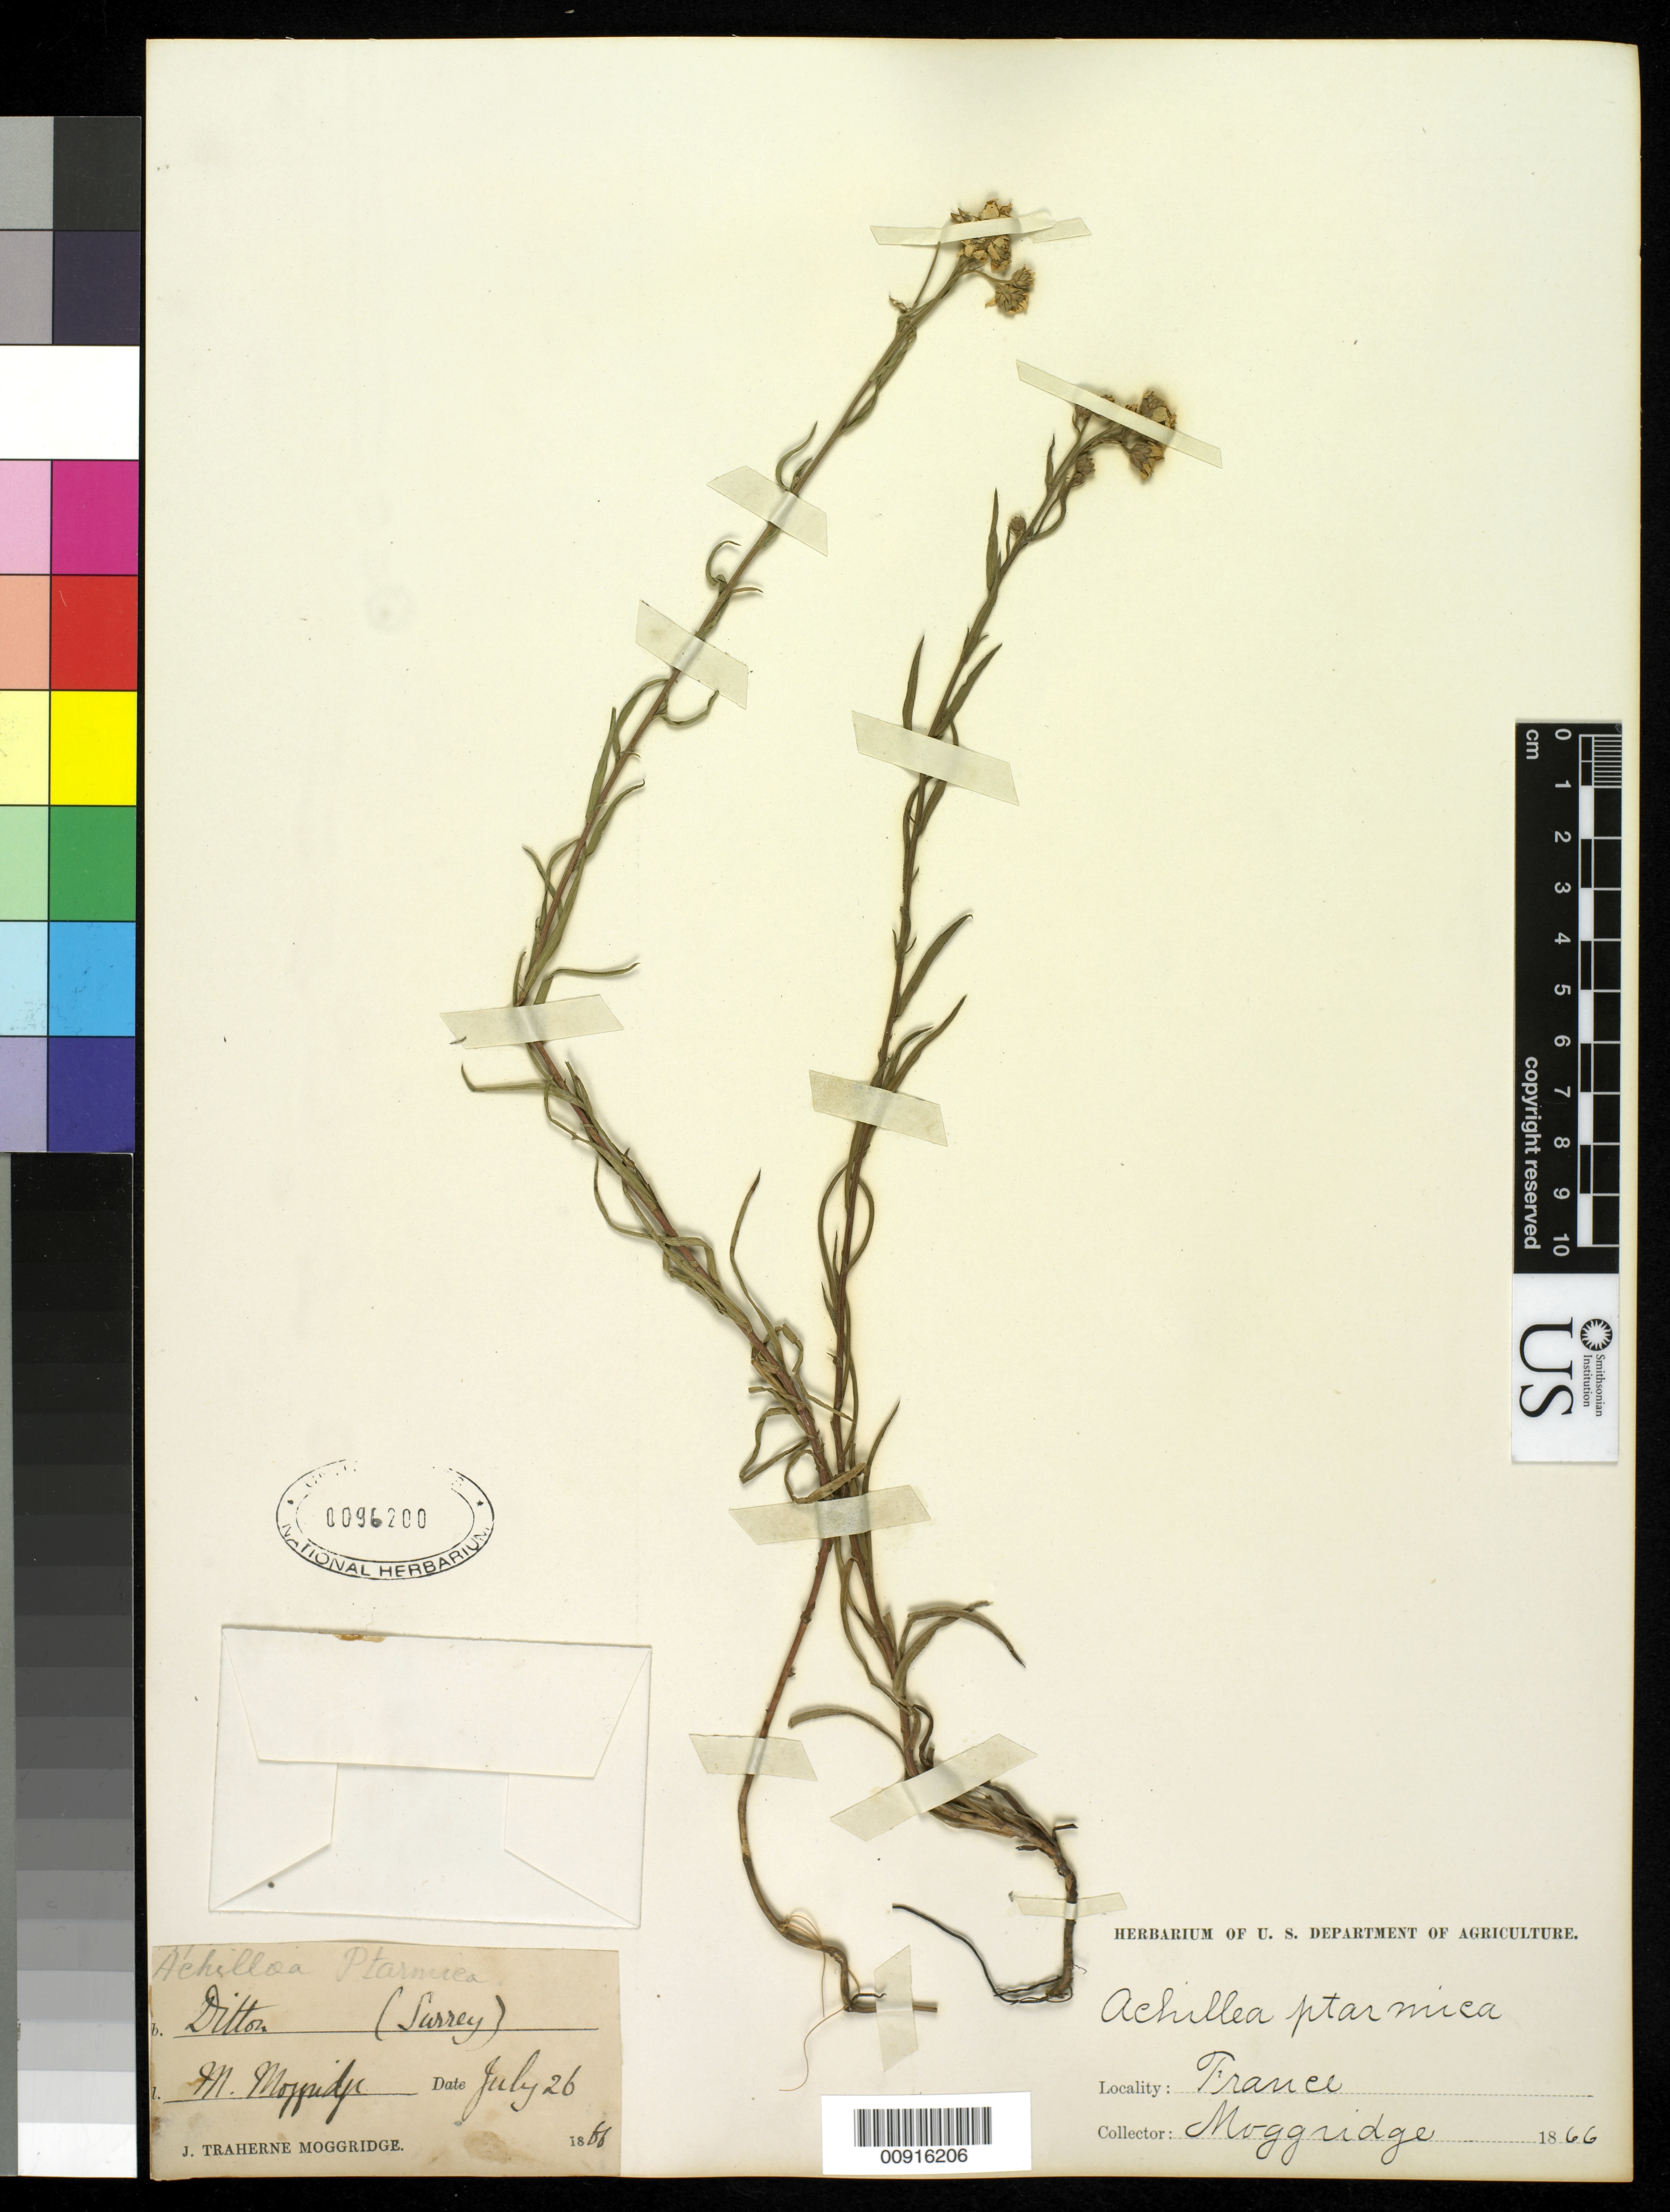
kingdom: Plantae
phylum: Tracheophyta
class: Magnoliopsida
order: Asterales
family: Asteraceae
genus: Achillea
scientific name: Achillea ptarmica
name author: L.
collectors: M. Moggridge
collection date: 1866-07-26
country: United Kingdom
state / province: England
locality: Ditton, Surrey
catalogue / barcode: US 96200